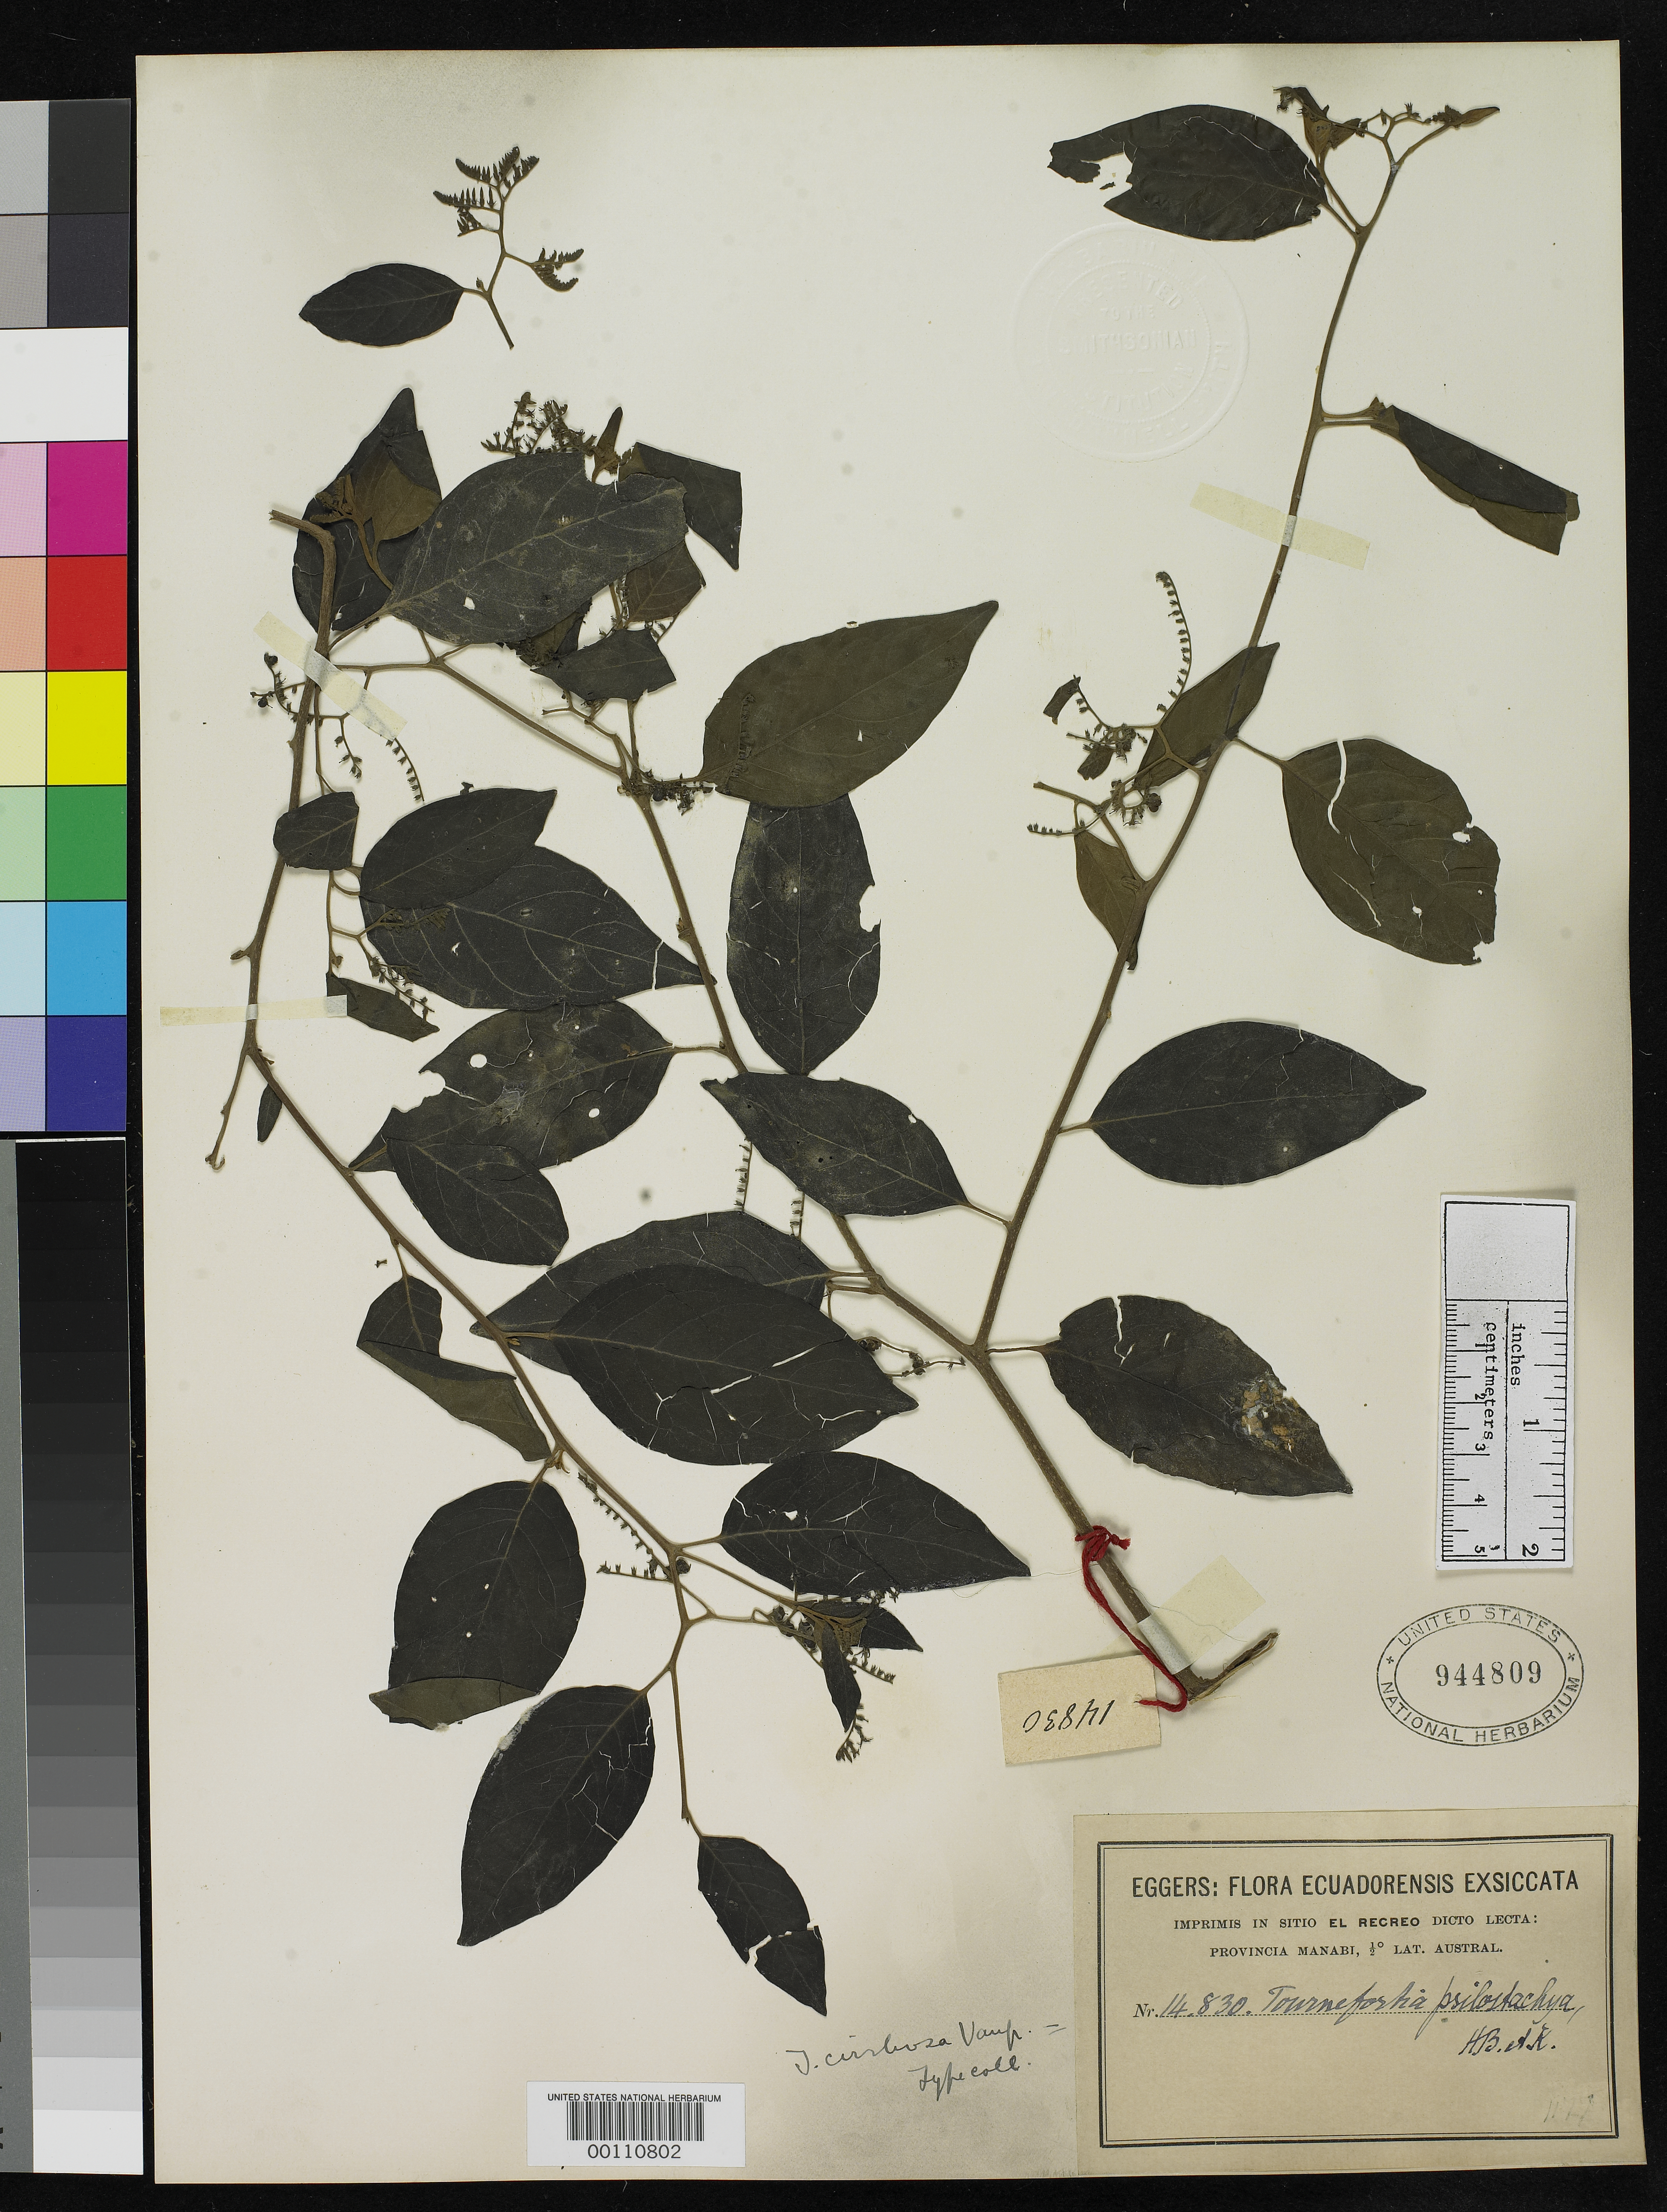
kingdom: Plantae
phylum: Tracheophyta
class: Magnoliopsida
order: Boraginales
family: Heliotropiaceae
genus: Tournefortia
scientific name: Tournefortia cirrhosa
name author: Vaupel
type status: Isotype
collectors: H. F. A. von Eggers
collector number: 14830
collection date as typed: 19 Aug 1893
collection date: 1893-08-19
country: Ecuador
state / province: Manabí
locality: Hacienda El Recreo.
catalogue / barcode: US 944809